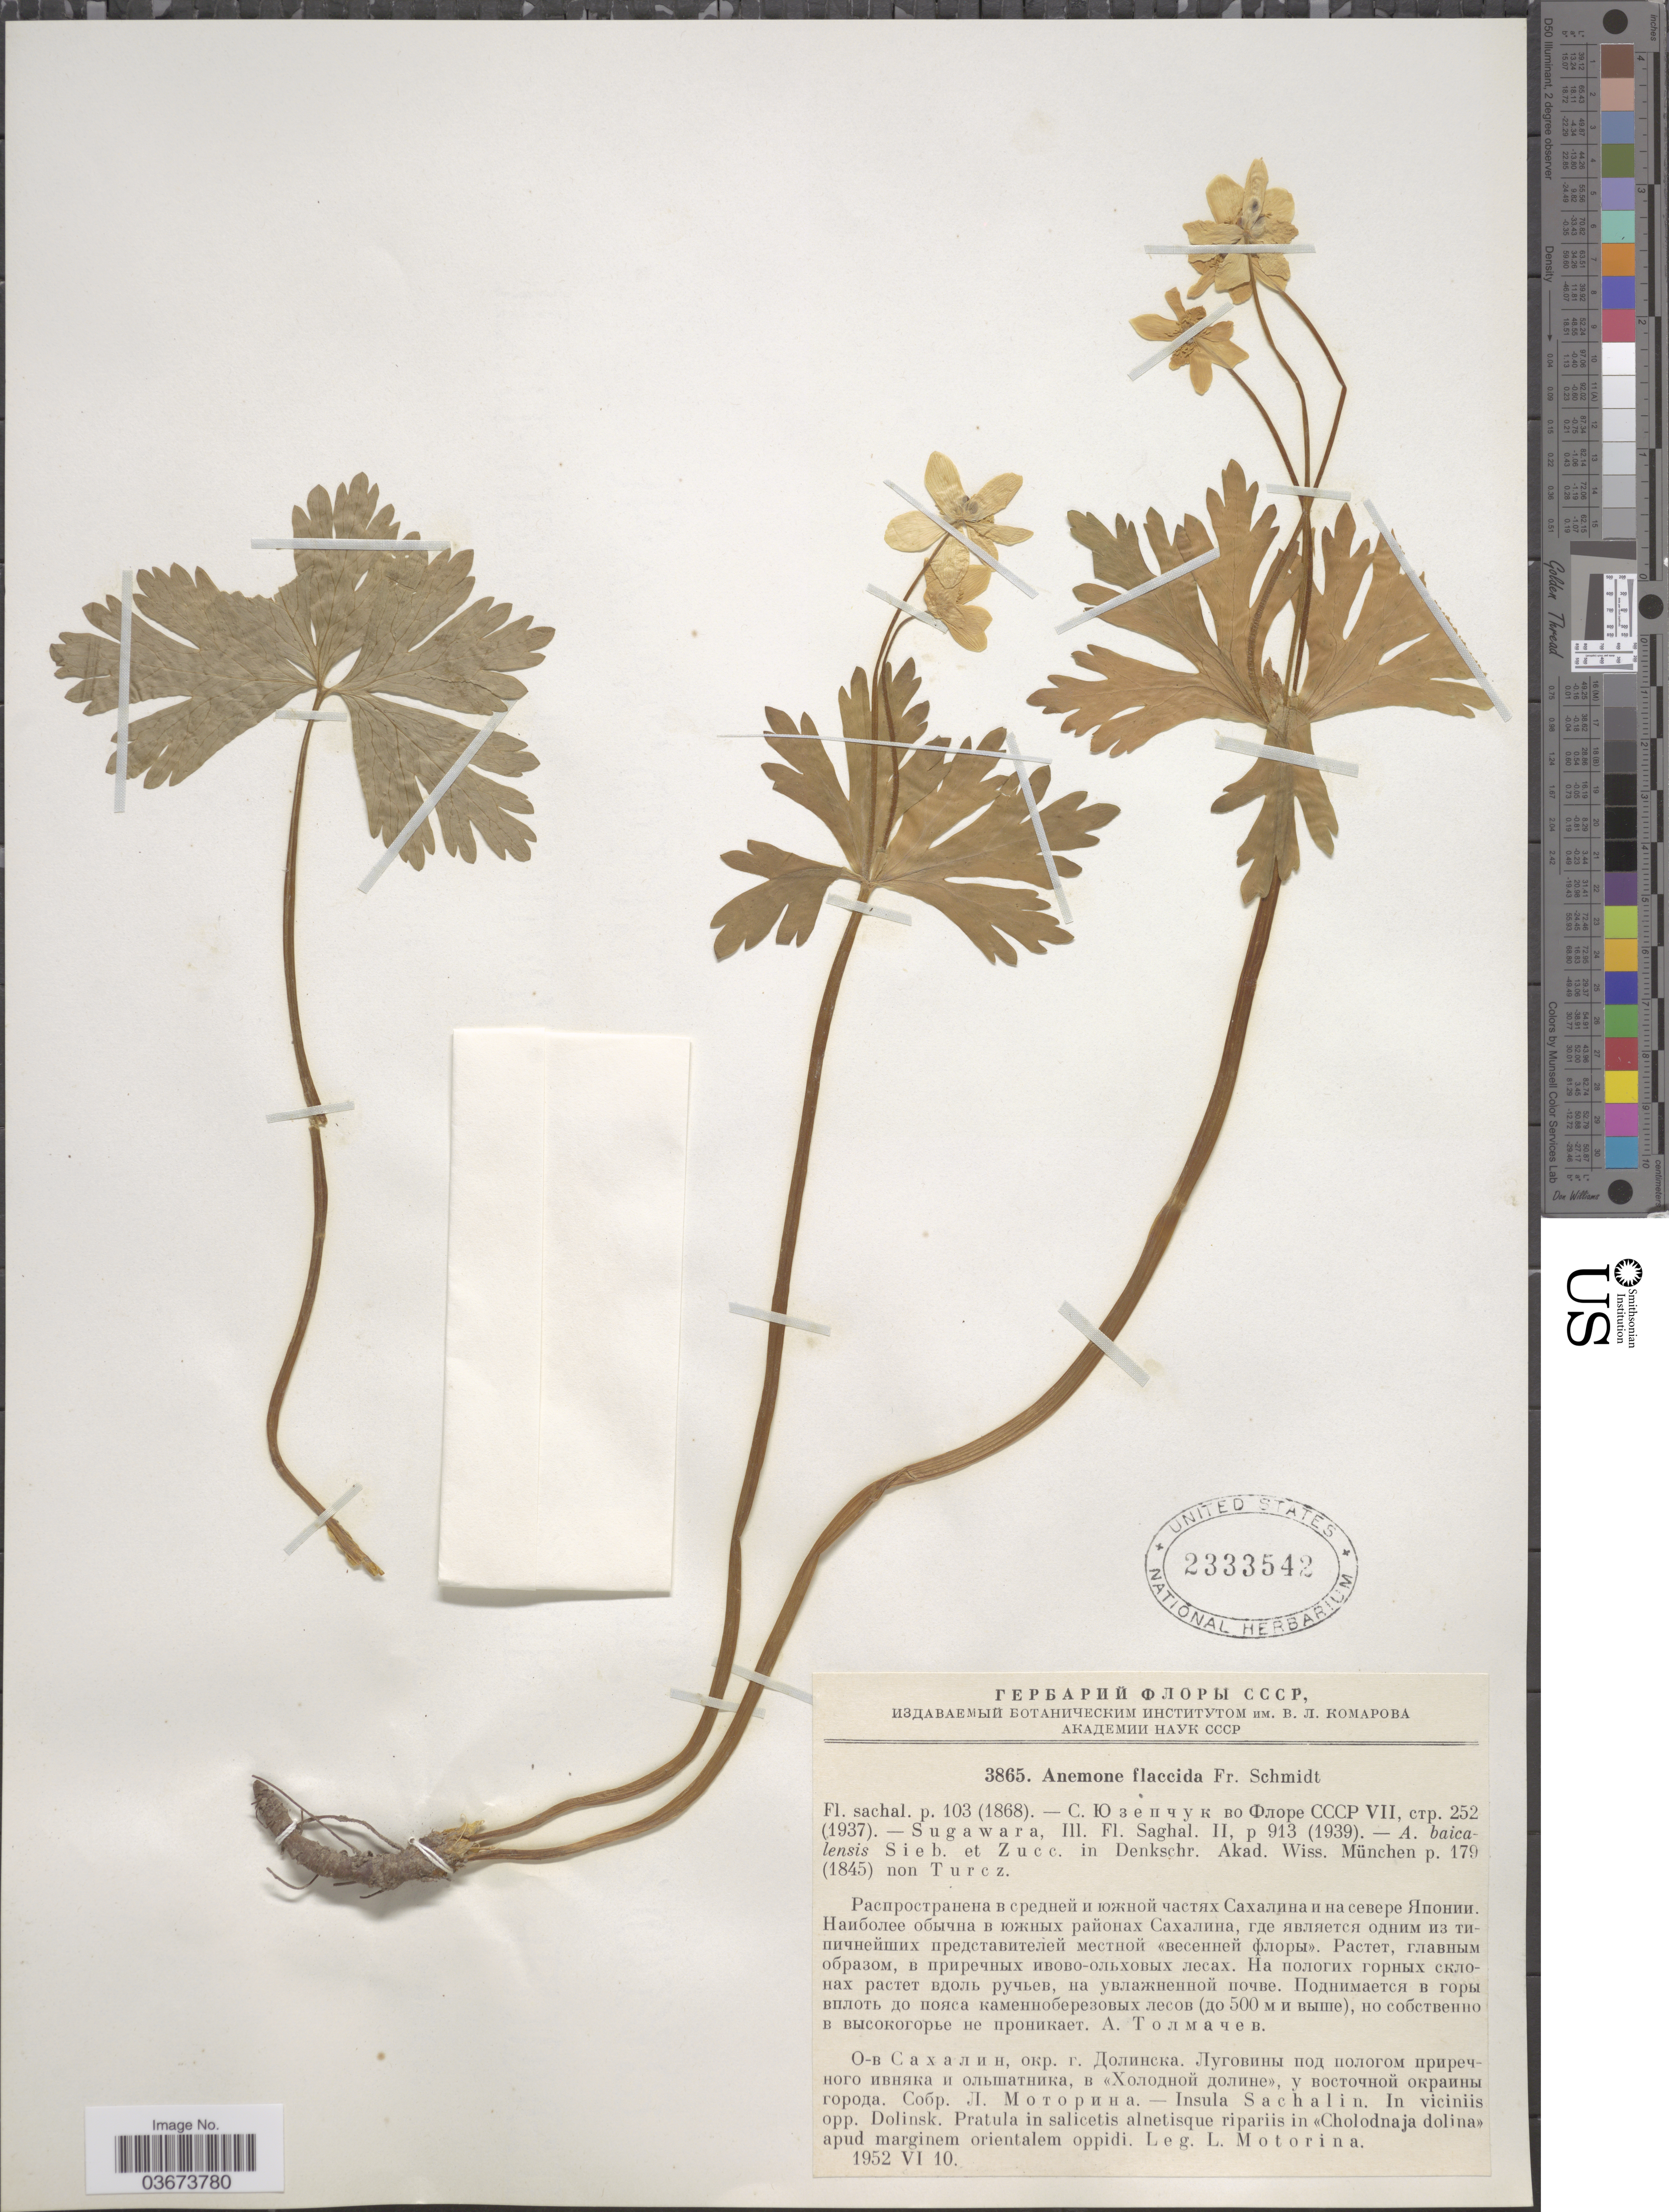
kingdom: Plantae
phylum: Tracheophyta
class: Magnoliopsida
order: Ranunculales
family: Ranunculaceae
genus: Anemone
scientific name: Anemone flaccida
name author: F. Schmidt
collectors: L. Motorina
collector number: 3865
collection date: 1952-06-10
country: Russian Federation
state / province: Sakhalin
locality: Insula Sachalin. In viciniis opp. Dolinsk. Pratula in salicetis alnetisque ripariis in <<Cholodnaja dolina>> apud marginem orientalem oppidi.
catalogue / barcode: US 2333542